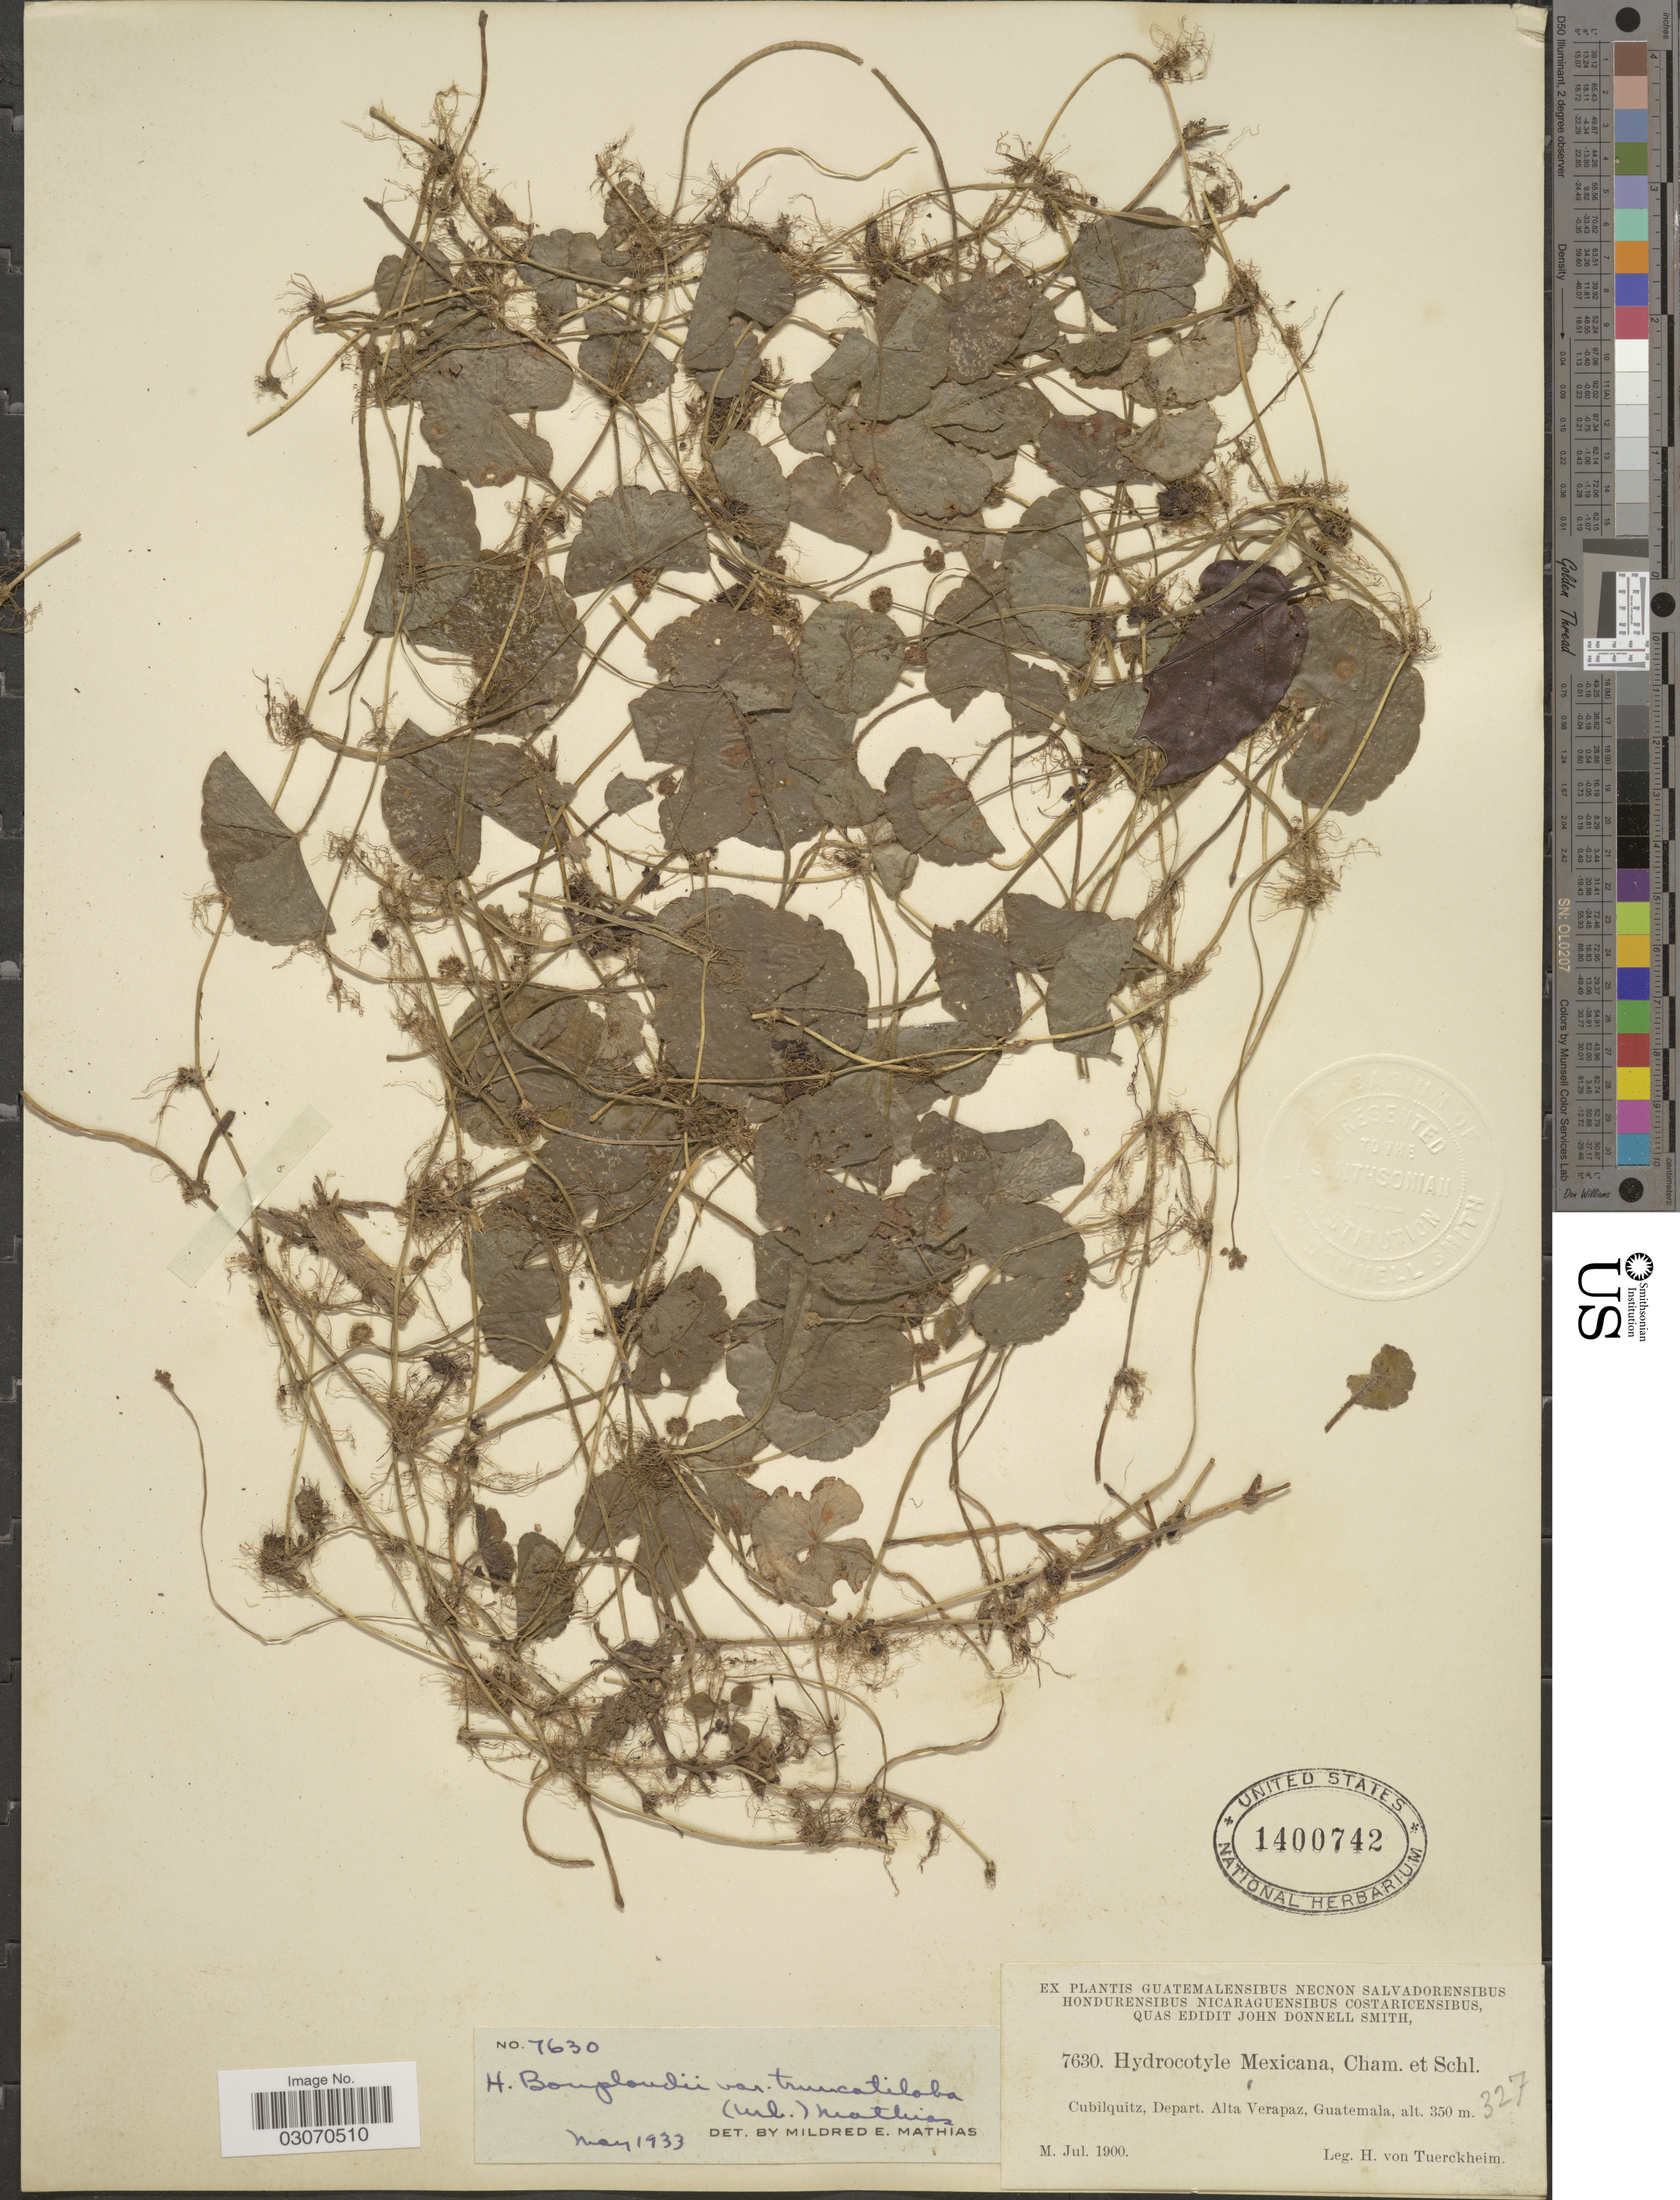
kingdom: Plantae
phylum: Tracheophyta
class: Magnoliopsida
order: Apiales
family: Araliaceae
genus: Hydrocotyle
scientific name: Hydrocotyle leucocephala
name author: Cham. & Schltdl.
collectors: H. von Türckheim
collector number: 7630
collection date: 1900-07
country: Guatemala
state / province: Alta Verapaz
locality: Cubilquitz, Depart. Alta Verapaz.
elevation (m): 350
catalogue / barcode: US 1400742